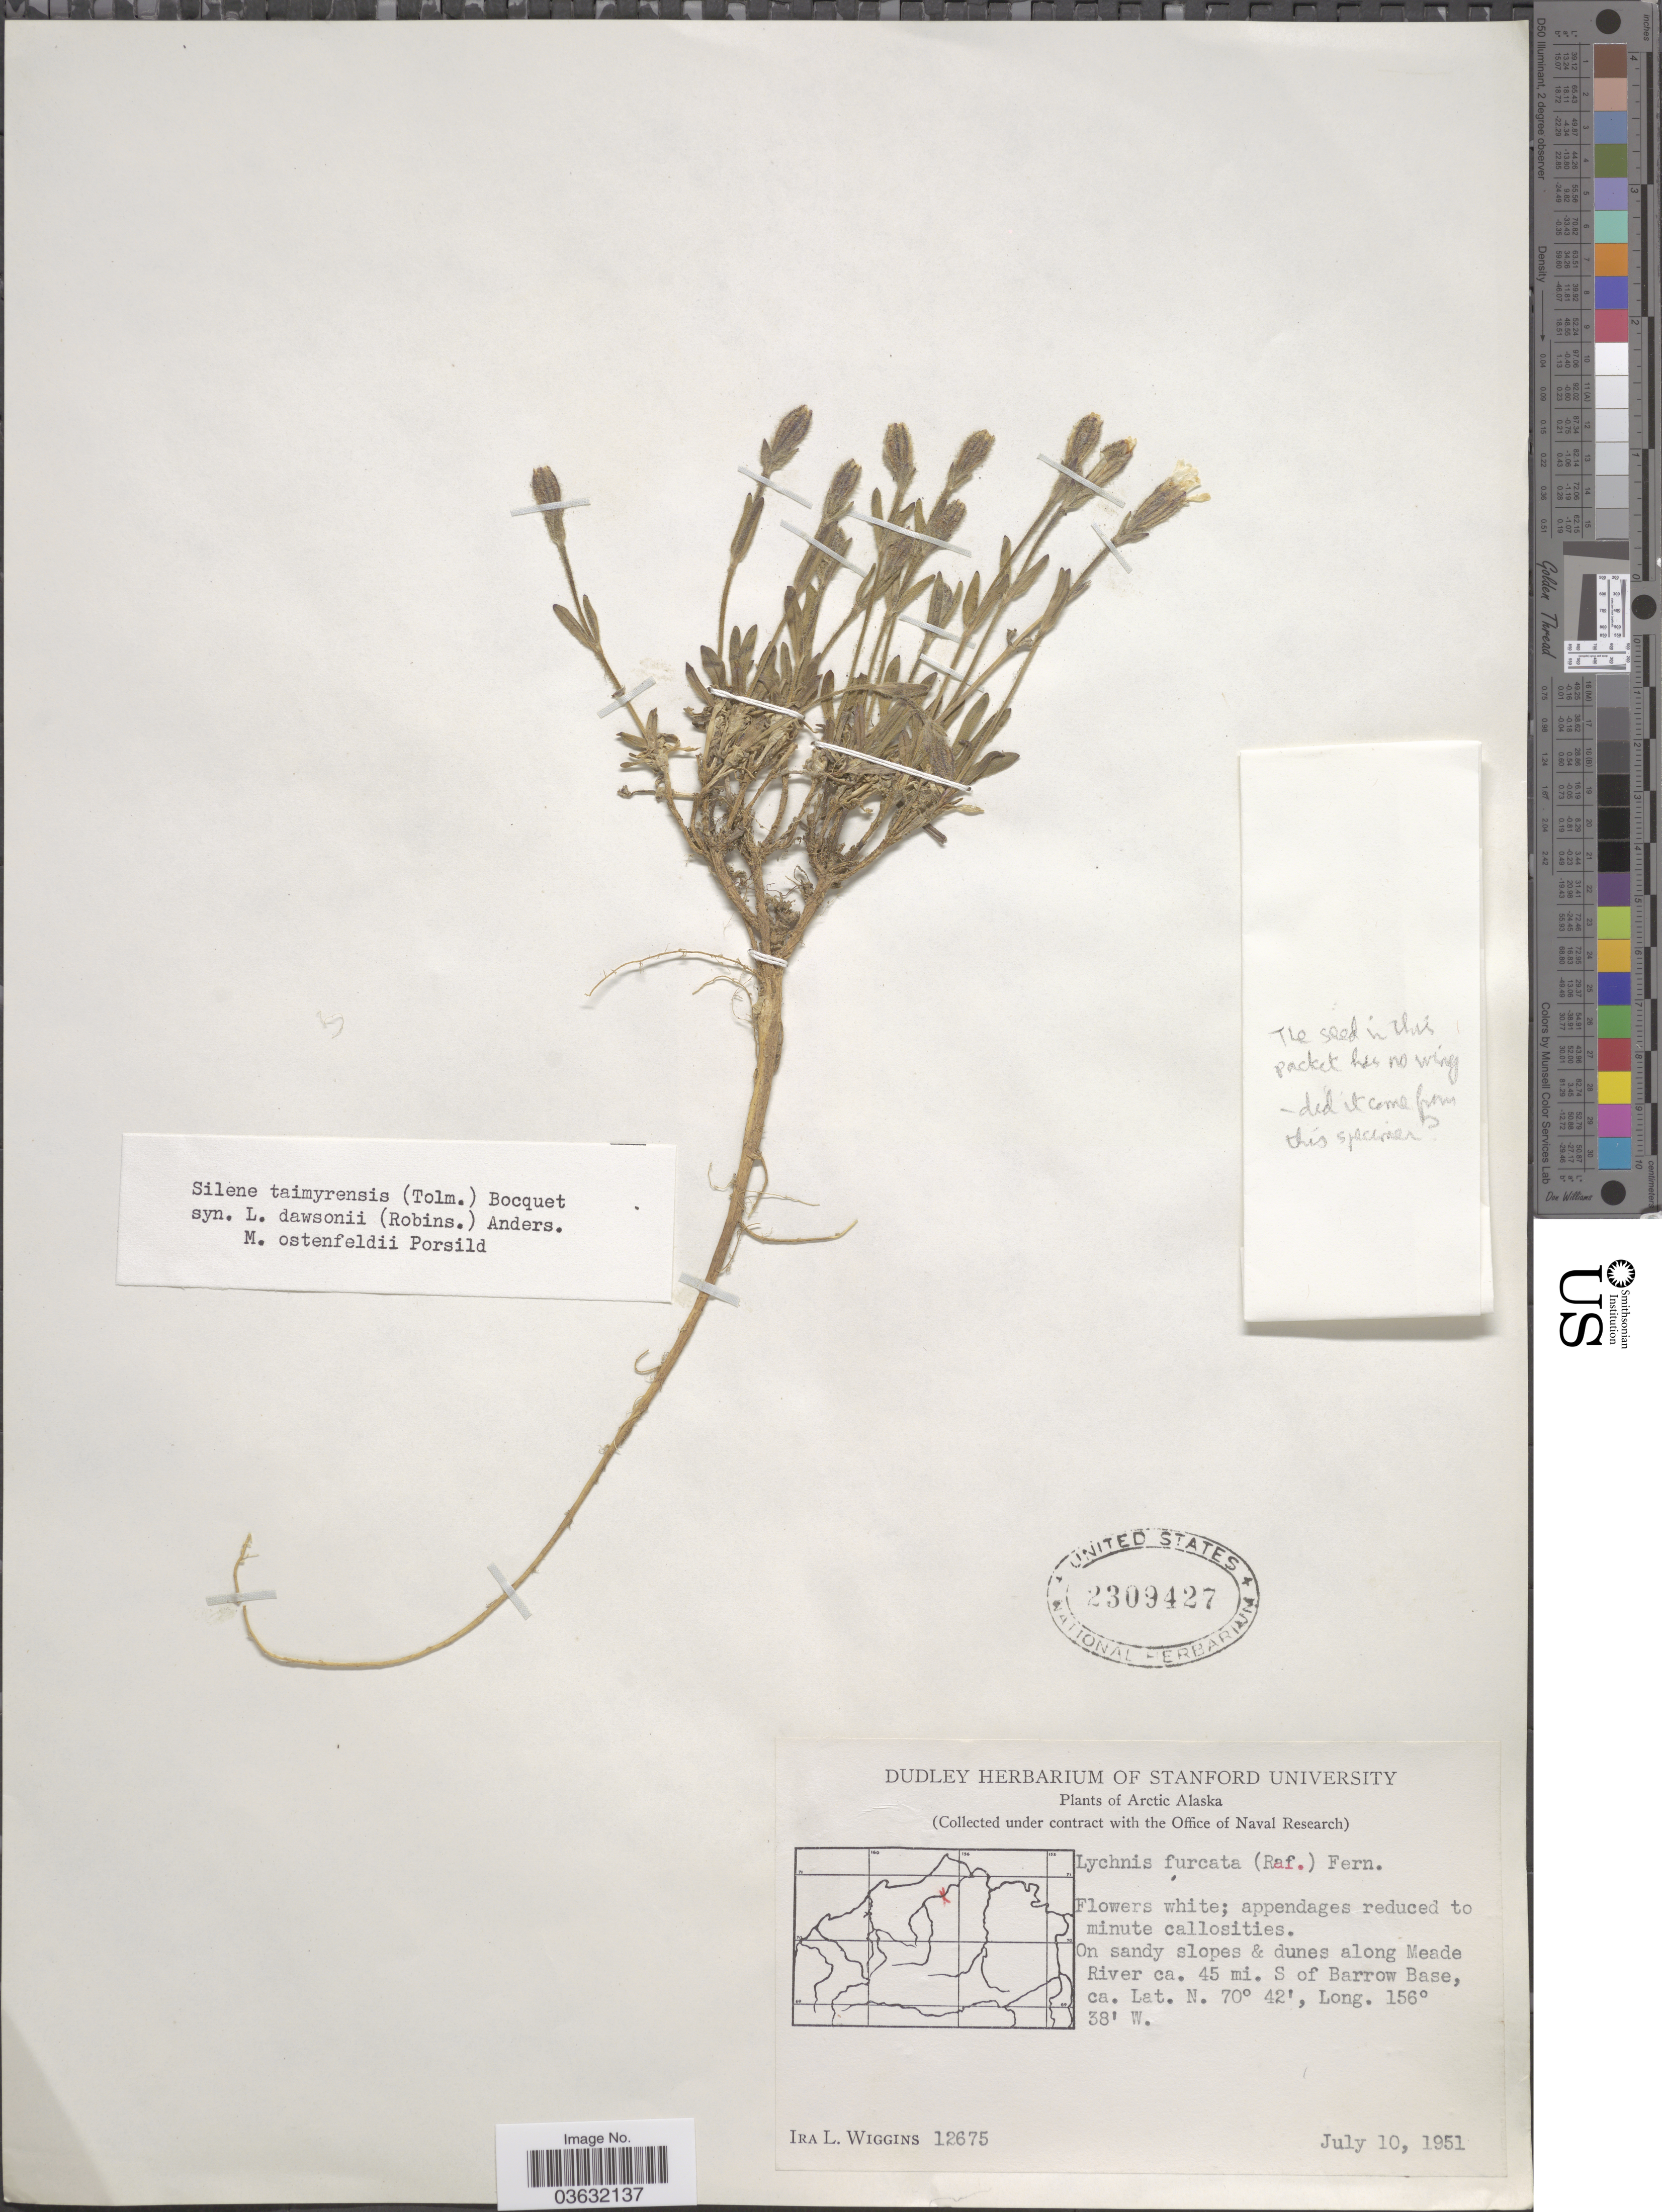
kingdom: Plantae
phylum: Tracheophyta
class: Magnoliopsida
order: Caryophyllales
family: Caryophyllaceae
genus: Silene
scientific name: Silene taimyrensis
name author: (Tolm.) Bocquet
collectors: I. L. Wiggins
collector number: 12675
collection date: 1951-07-10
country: United States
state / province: Alaska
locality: Arctic Alaska. On sandy slopes & dunes along Meade River ca. 45 mi. S of Barrow Base.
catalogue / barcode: US 2309427